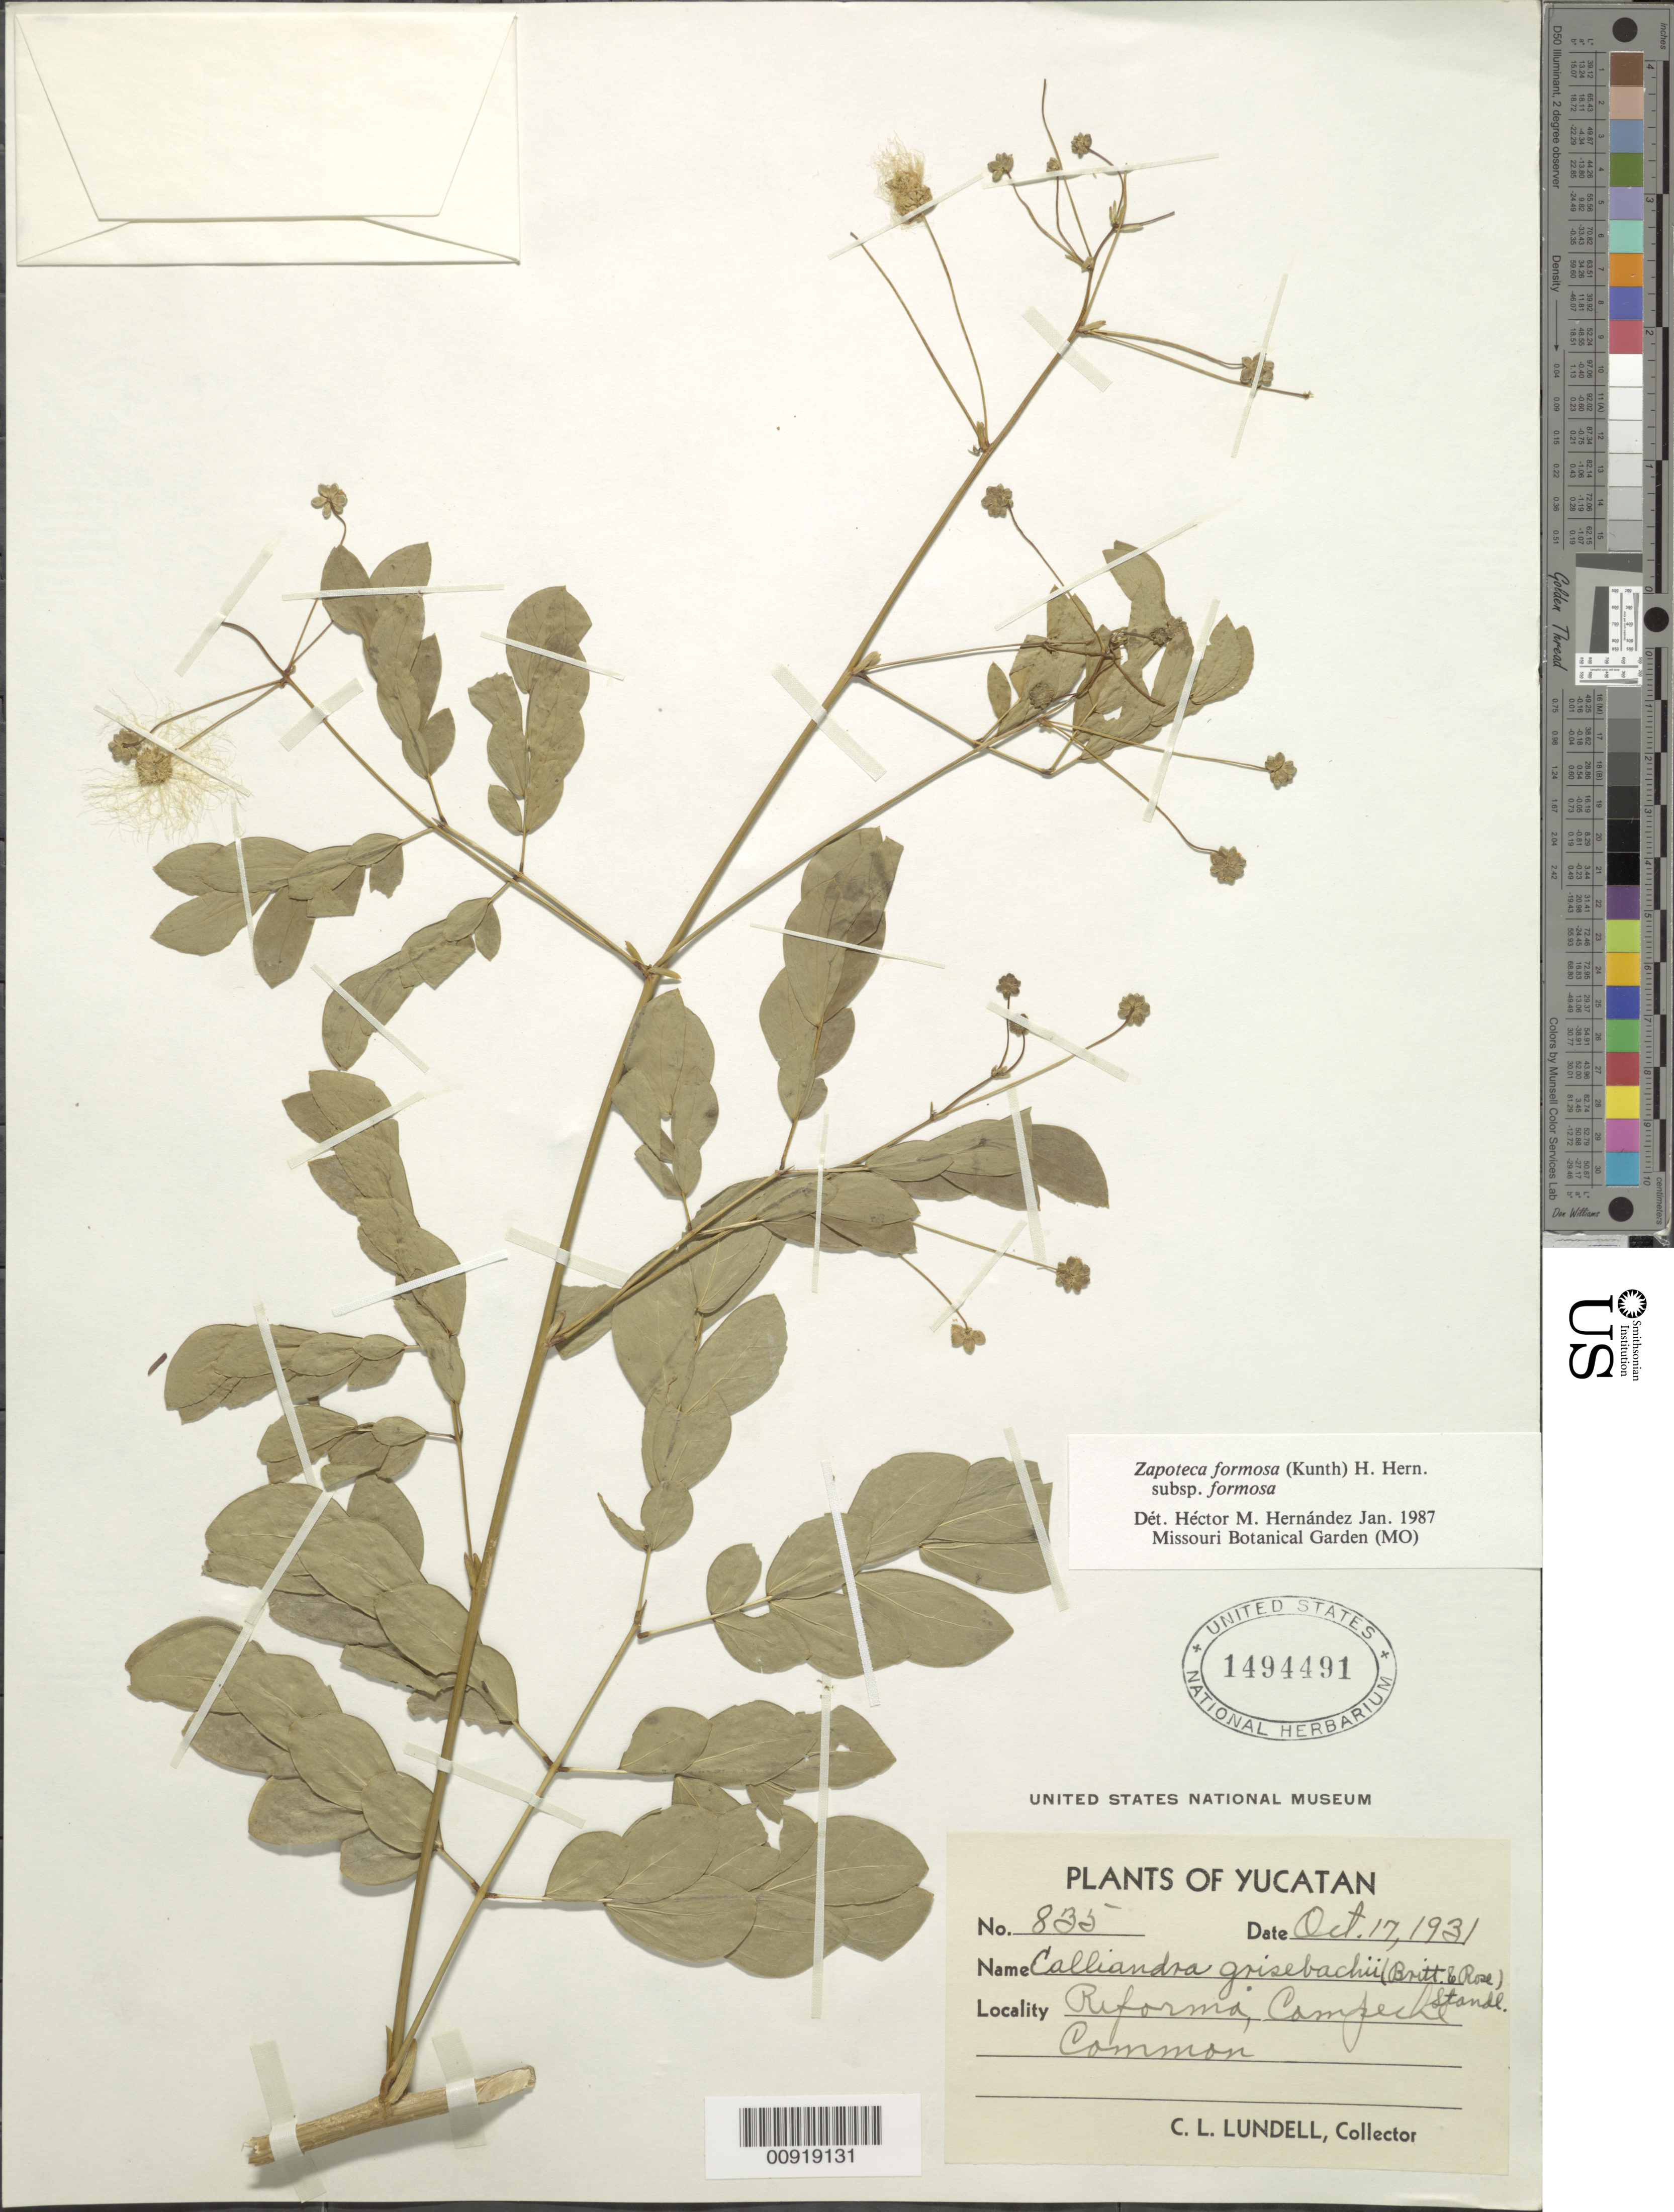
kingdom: Plantae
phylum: Tracheophyta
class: Magnoliopsida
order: Fabales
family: Fabaceae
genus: Zapoteca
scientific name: Zapoteca formosa subsp. formosa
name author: (Kunth) H.M. Hern.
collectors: C. L. Lundell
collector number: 835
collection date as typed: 17 Oct 1931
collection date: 1931-10-17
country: Mexico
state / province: Campeche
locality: Reforma, Campeche.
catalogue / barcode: US 1494491